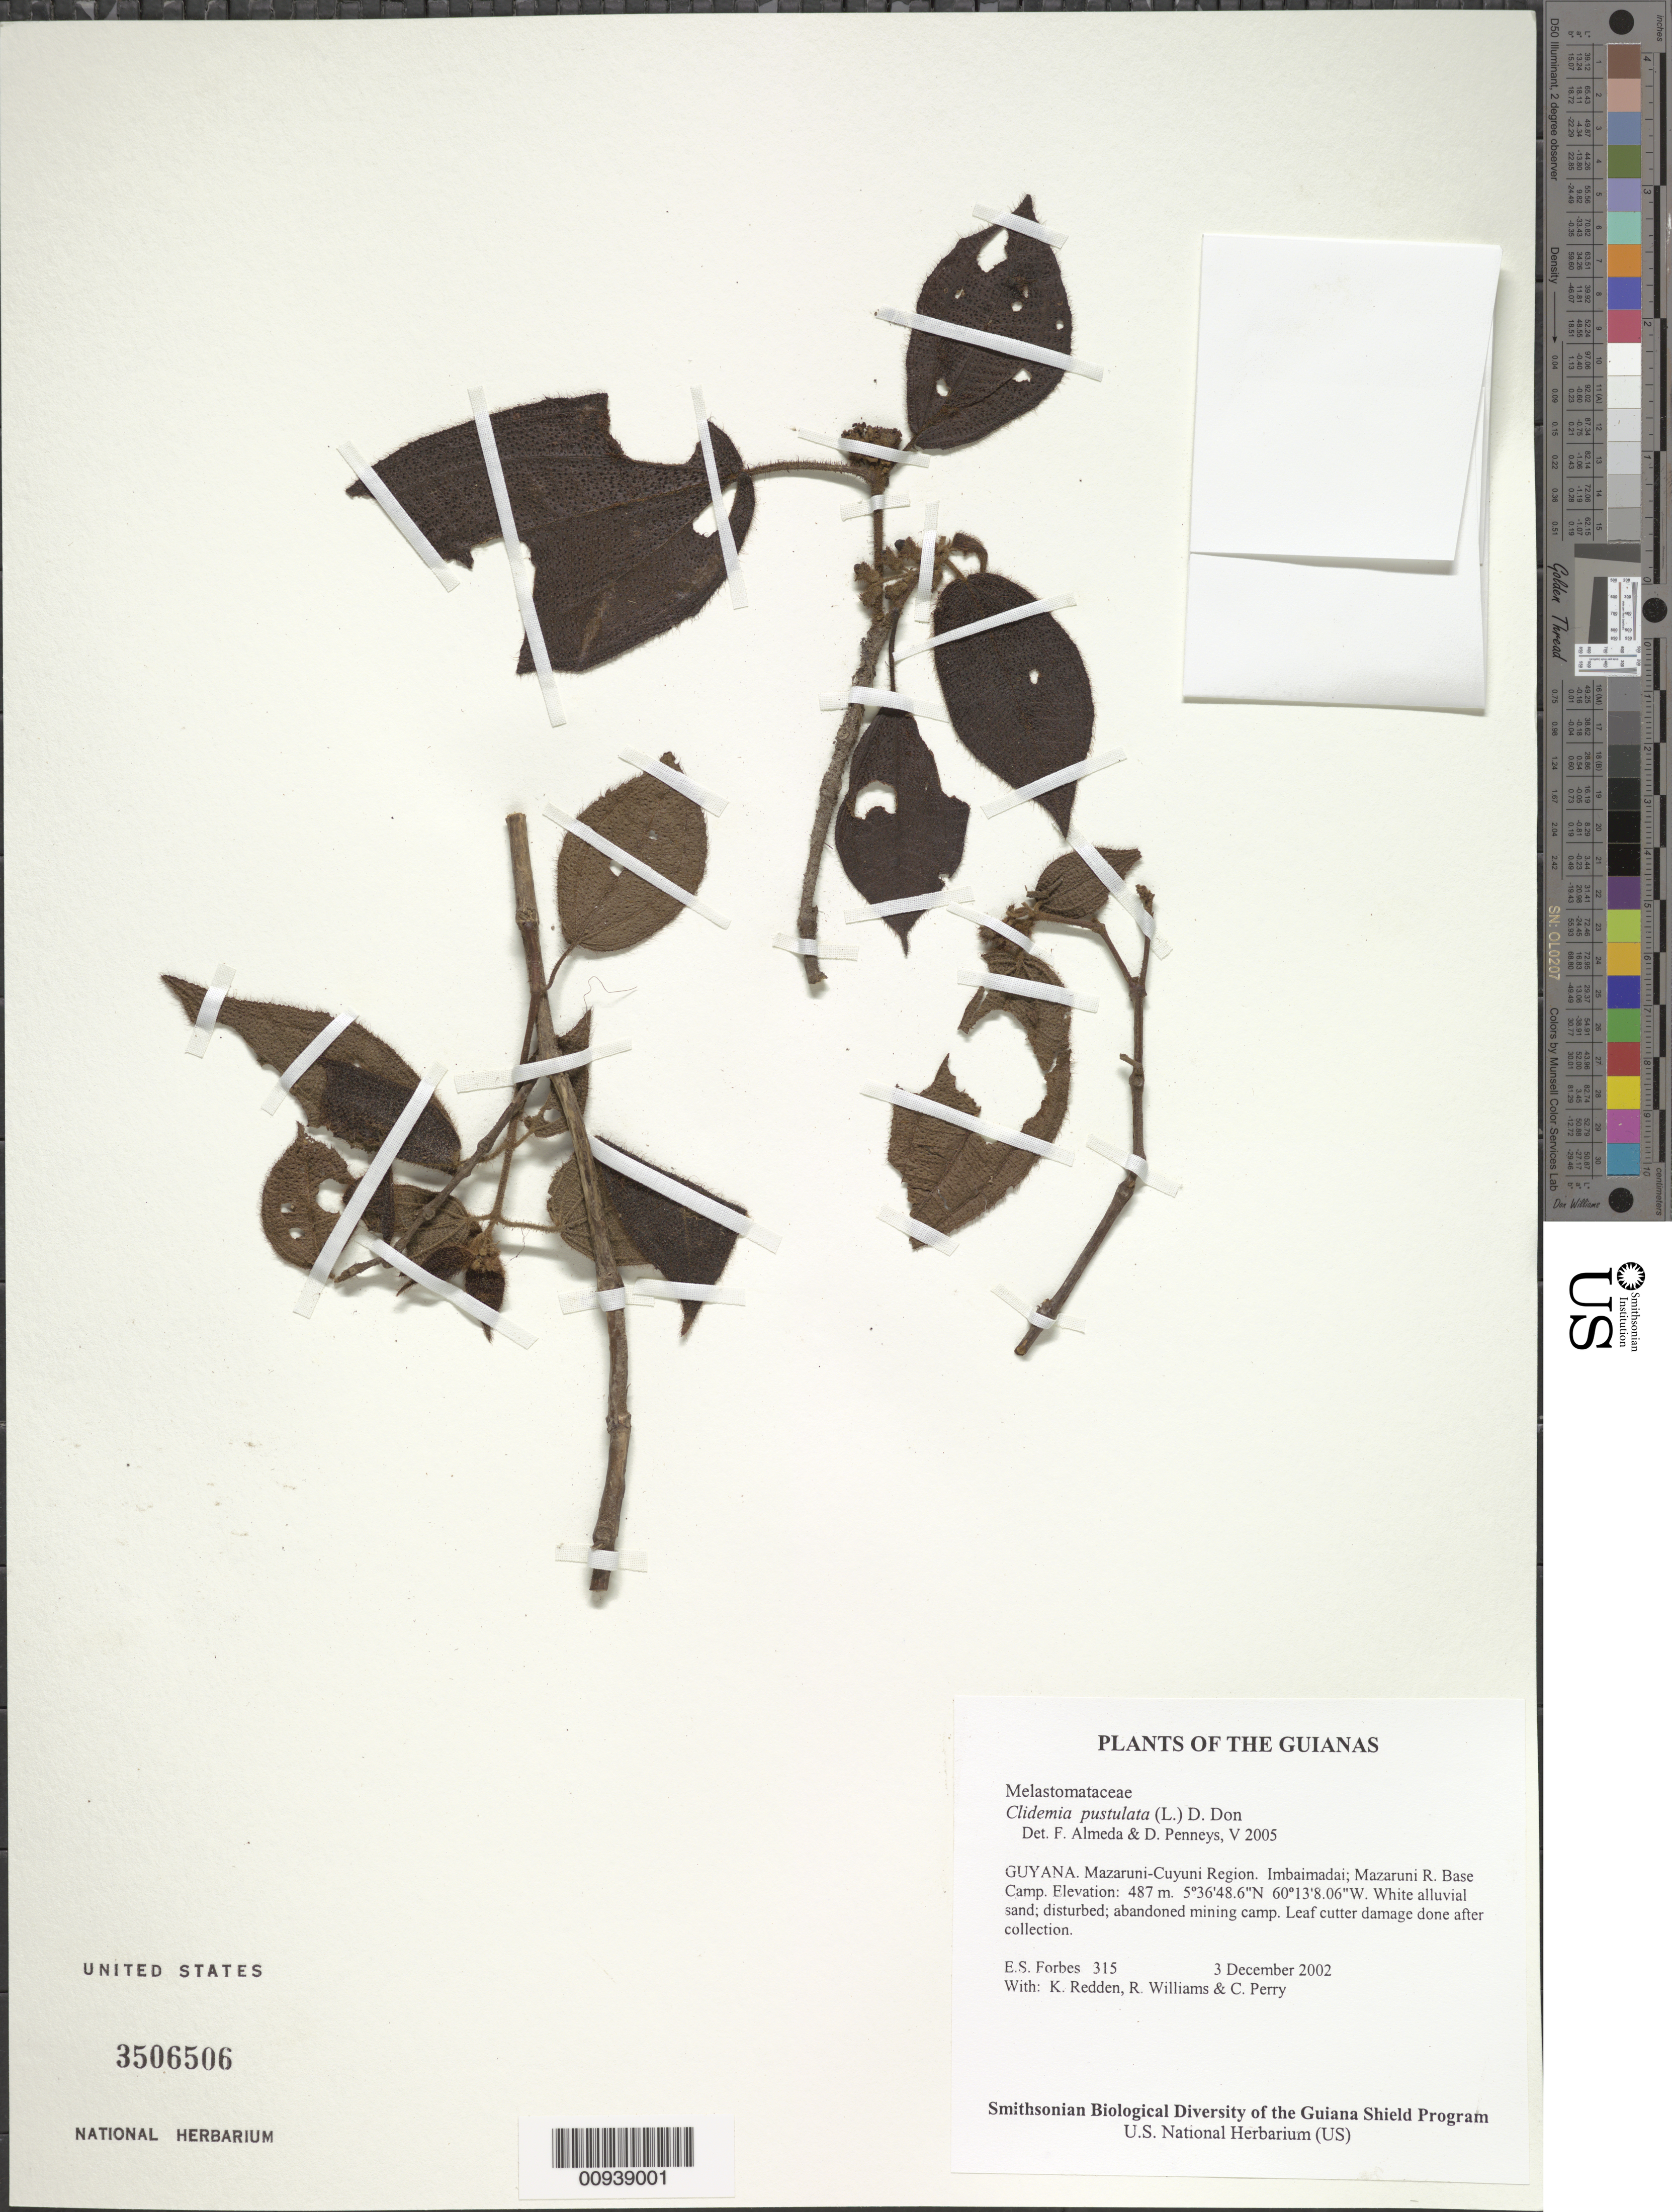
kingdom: Plantae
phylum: Tracheophyta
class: Magnoliopsida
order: Myrtales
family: Melastomataceae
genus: Clidemia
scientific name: Clidemia pustulata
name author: DC.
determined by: Almeda, F.; Penneys, D. S.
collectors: E. Forbes, K. M. Redden, R. Williams & C. Perry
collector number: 315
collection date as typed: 3 December 2002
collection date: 2002-12-03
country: Guyana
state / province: Cuyuni-Mazaruni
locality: Imbaimadai; Mazaruni R. Base Camp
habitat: White alluvial sand; disturbed; abandoned mining camp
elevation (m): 487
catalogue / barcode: US 3506506